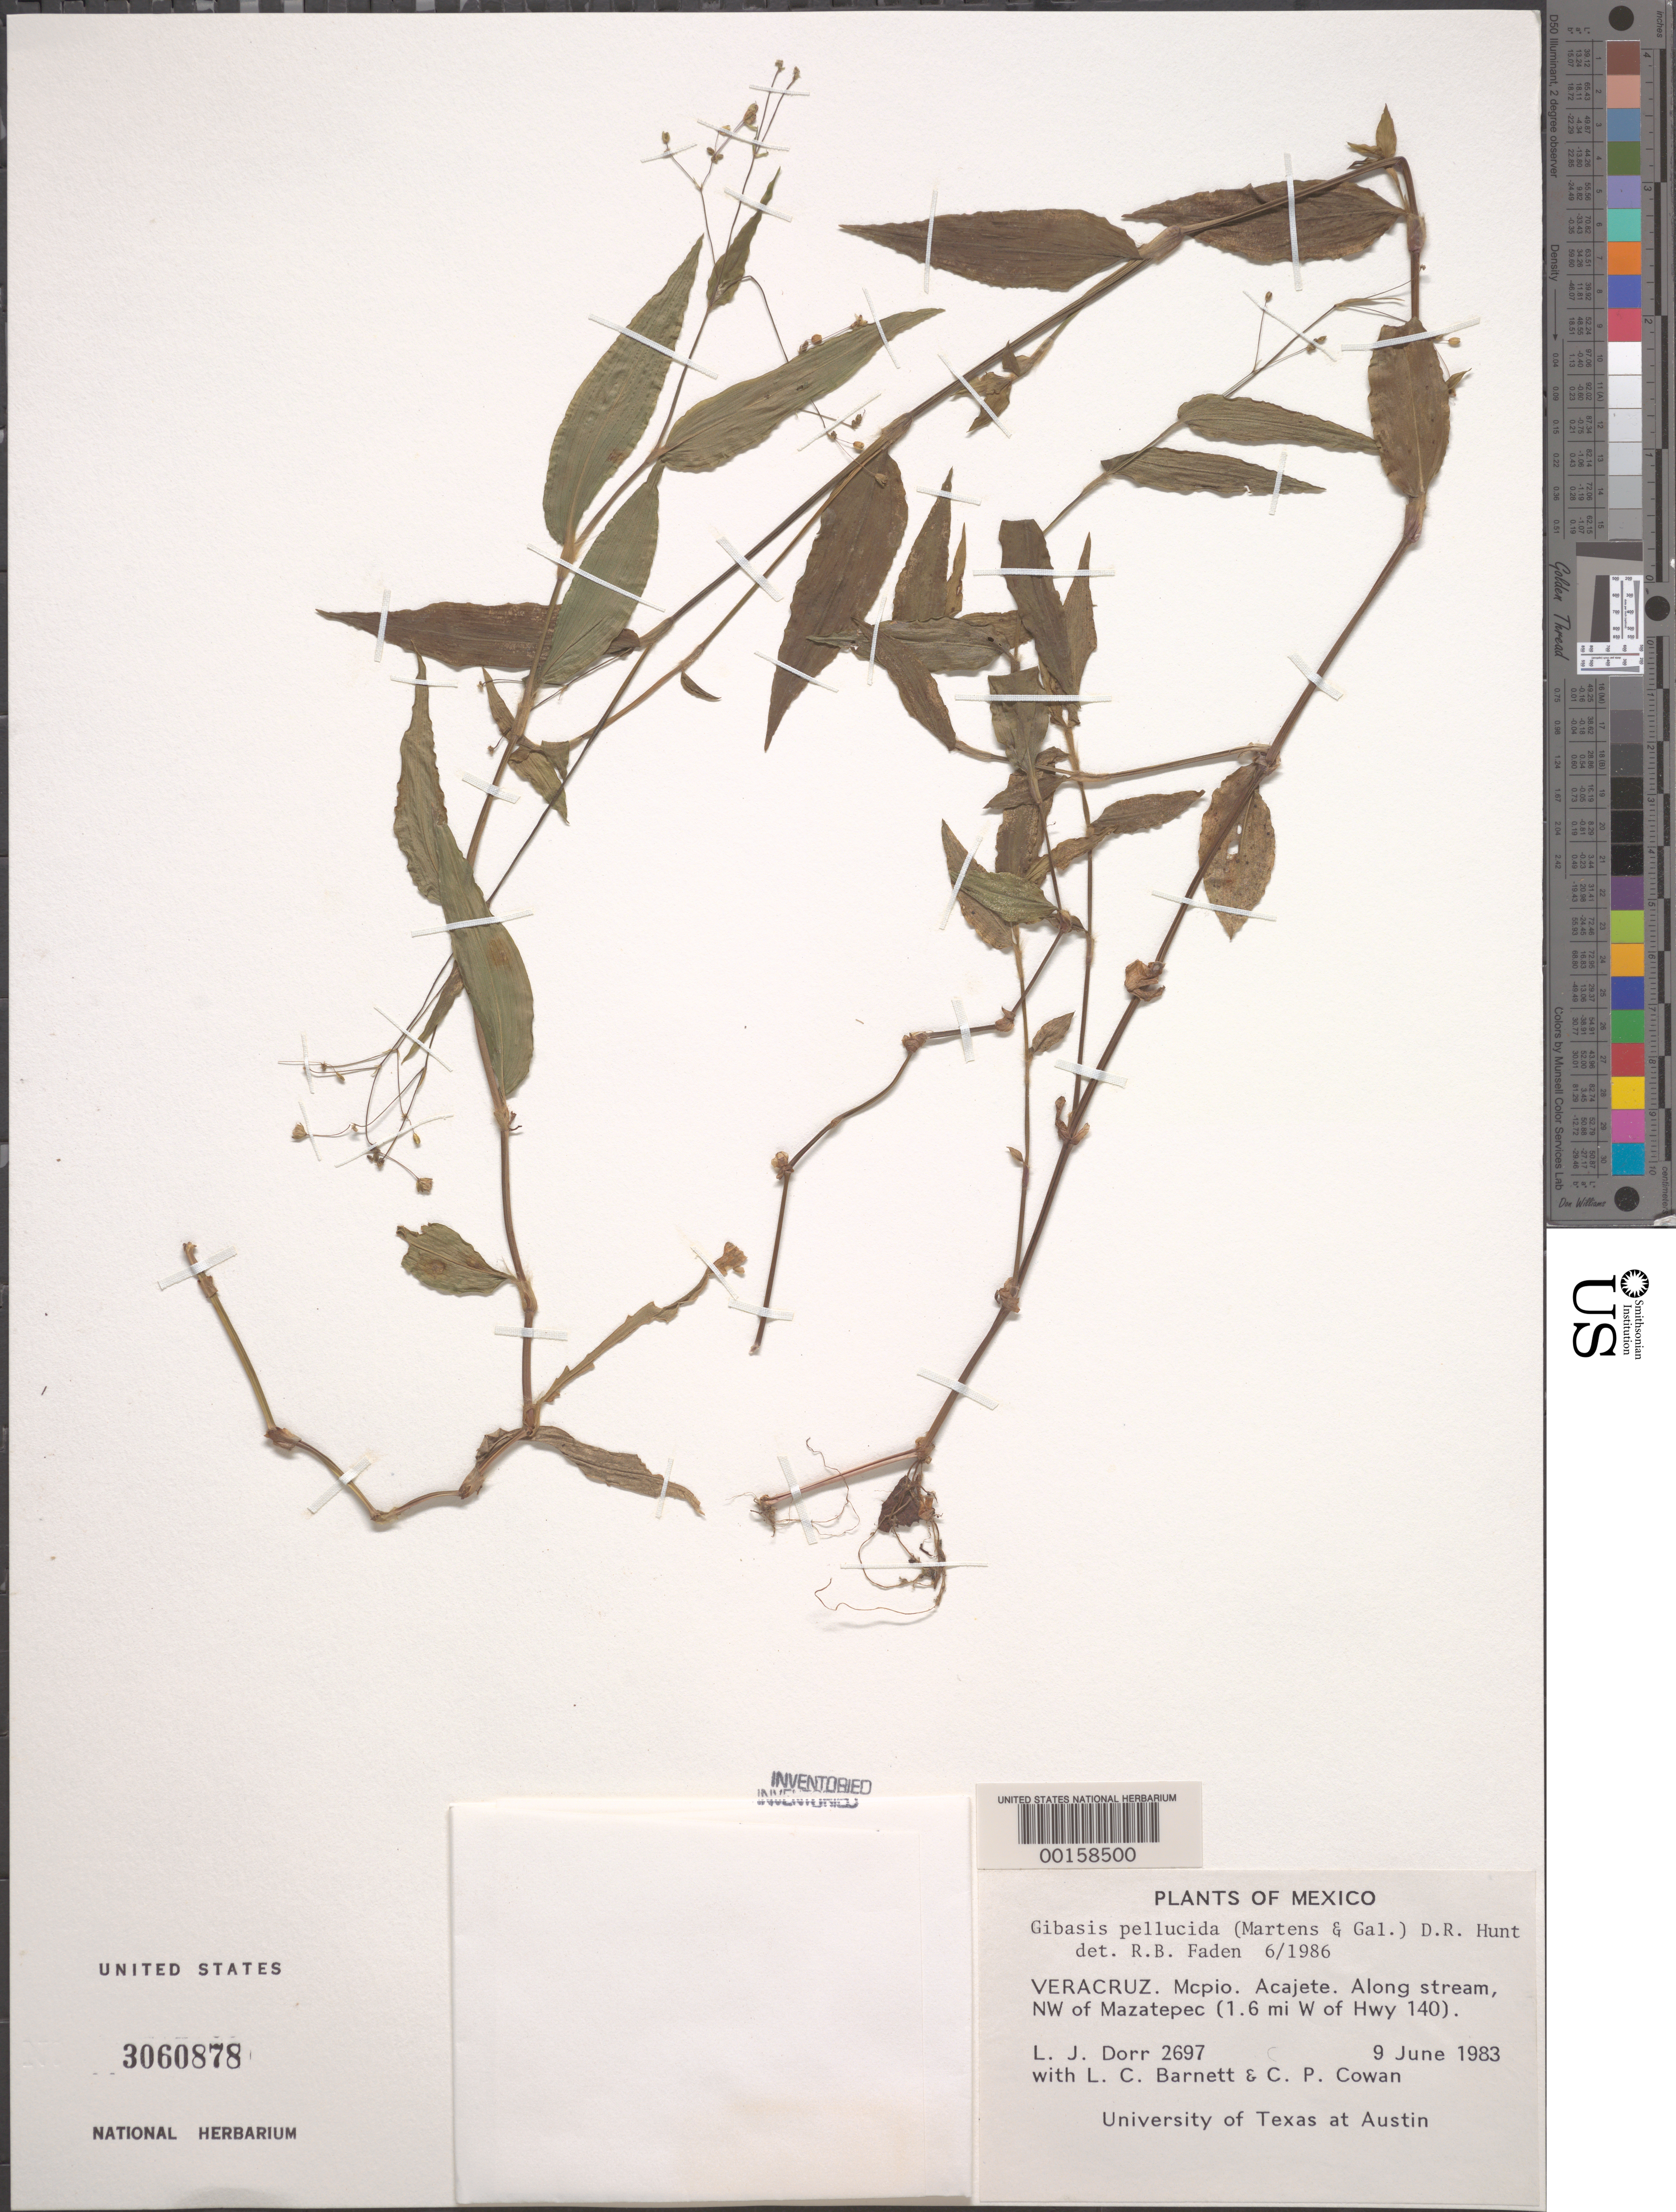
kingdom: Plantae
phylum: Tracheophyta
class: Liliopsida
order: Commelinales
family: Commelinaceae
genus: Gibasis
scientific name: Gibasis pellucida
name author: (M. Martens & Galeotti) D.R. Hunt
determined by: Faden, Robert B., (US), Smithsonian Institution - National Museum of Natural History (UNITED STATES)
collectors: L. J. Dorr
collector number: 2697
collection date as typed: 09 Jun 1983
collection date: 1983-06-09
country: Mexico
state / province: Veracruz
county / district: Acajete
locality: Nw of mazatepec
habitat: Streambank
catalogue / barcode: US 3060878